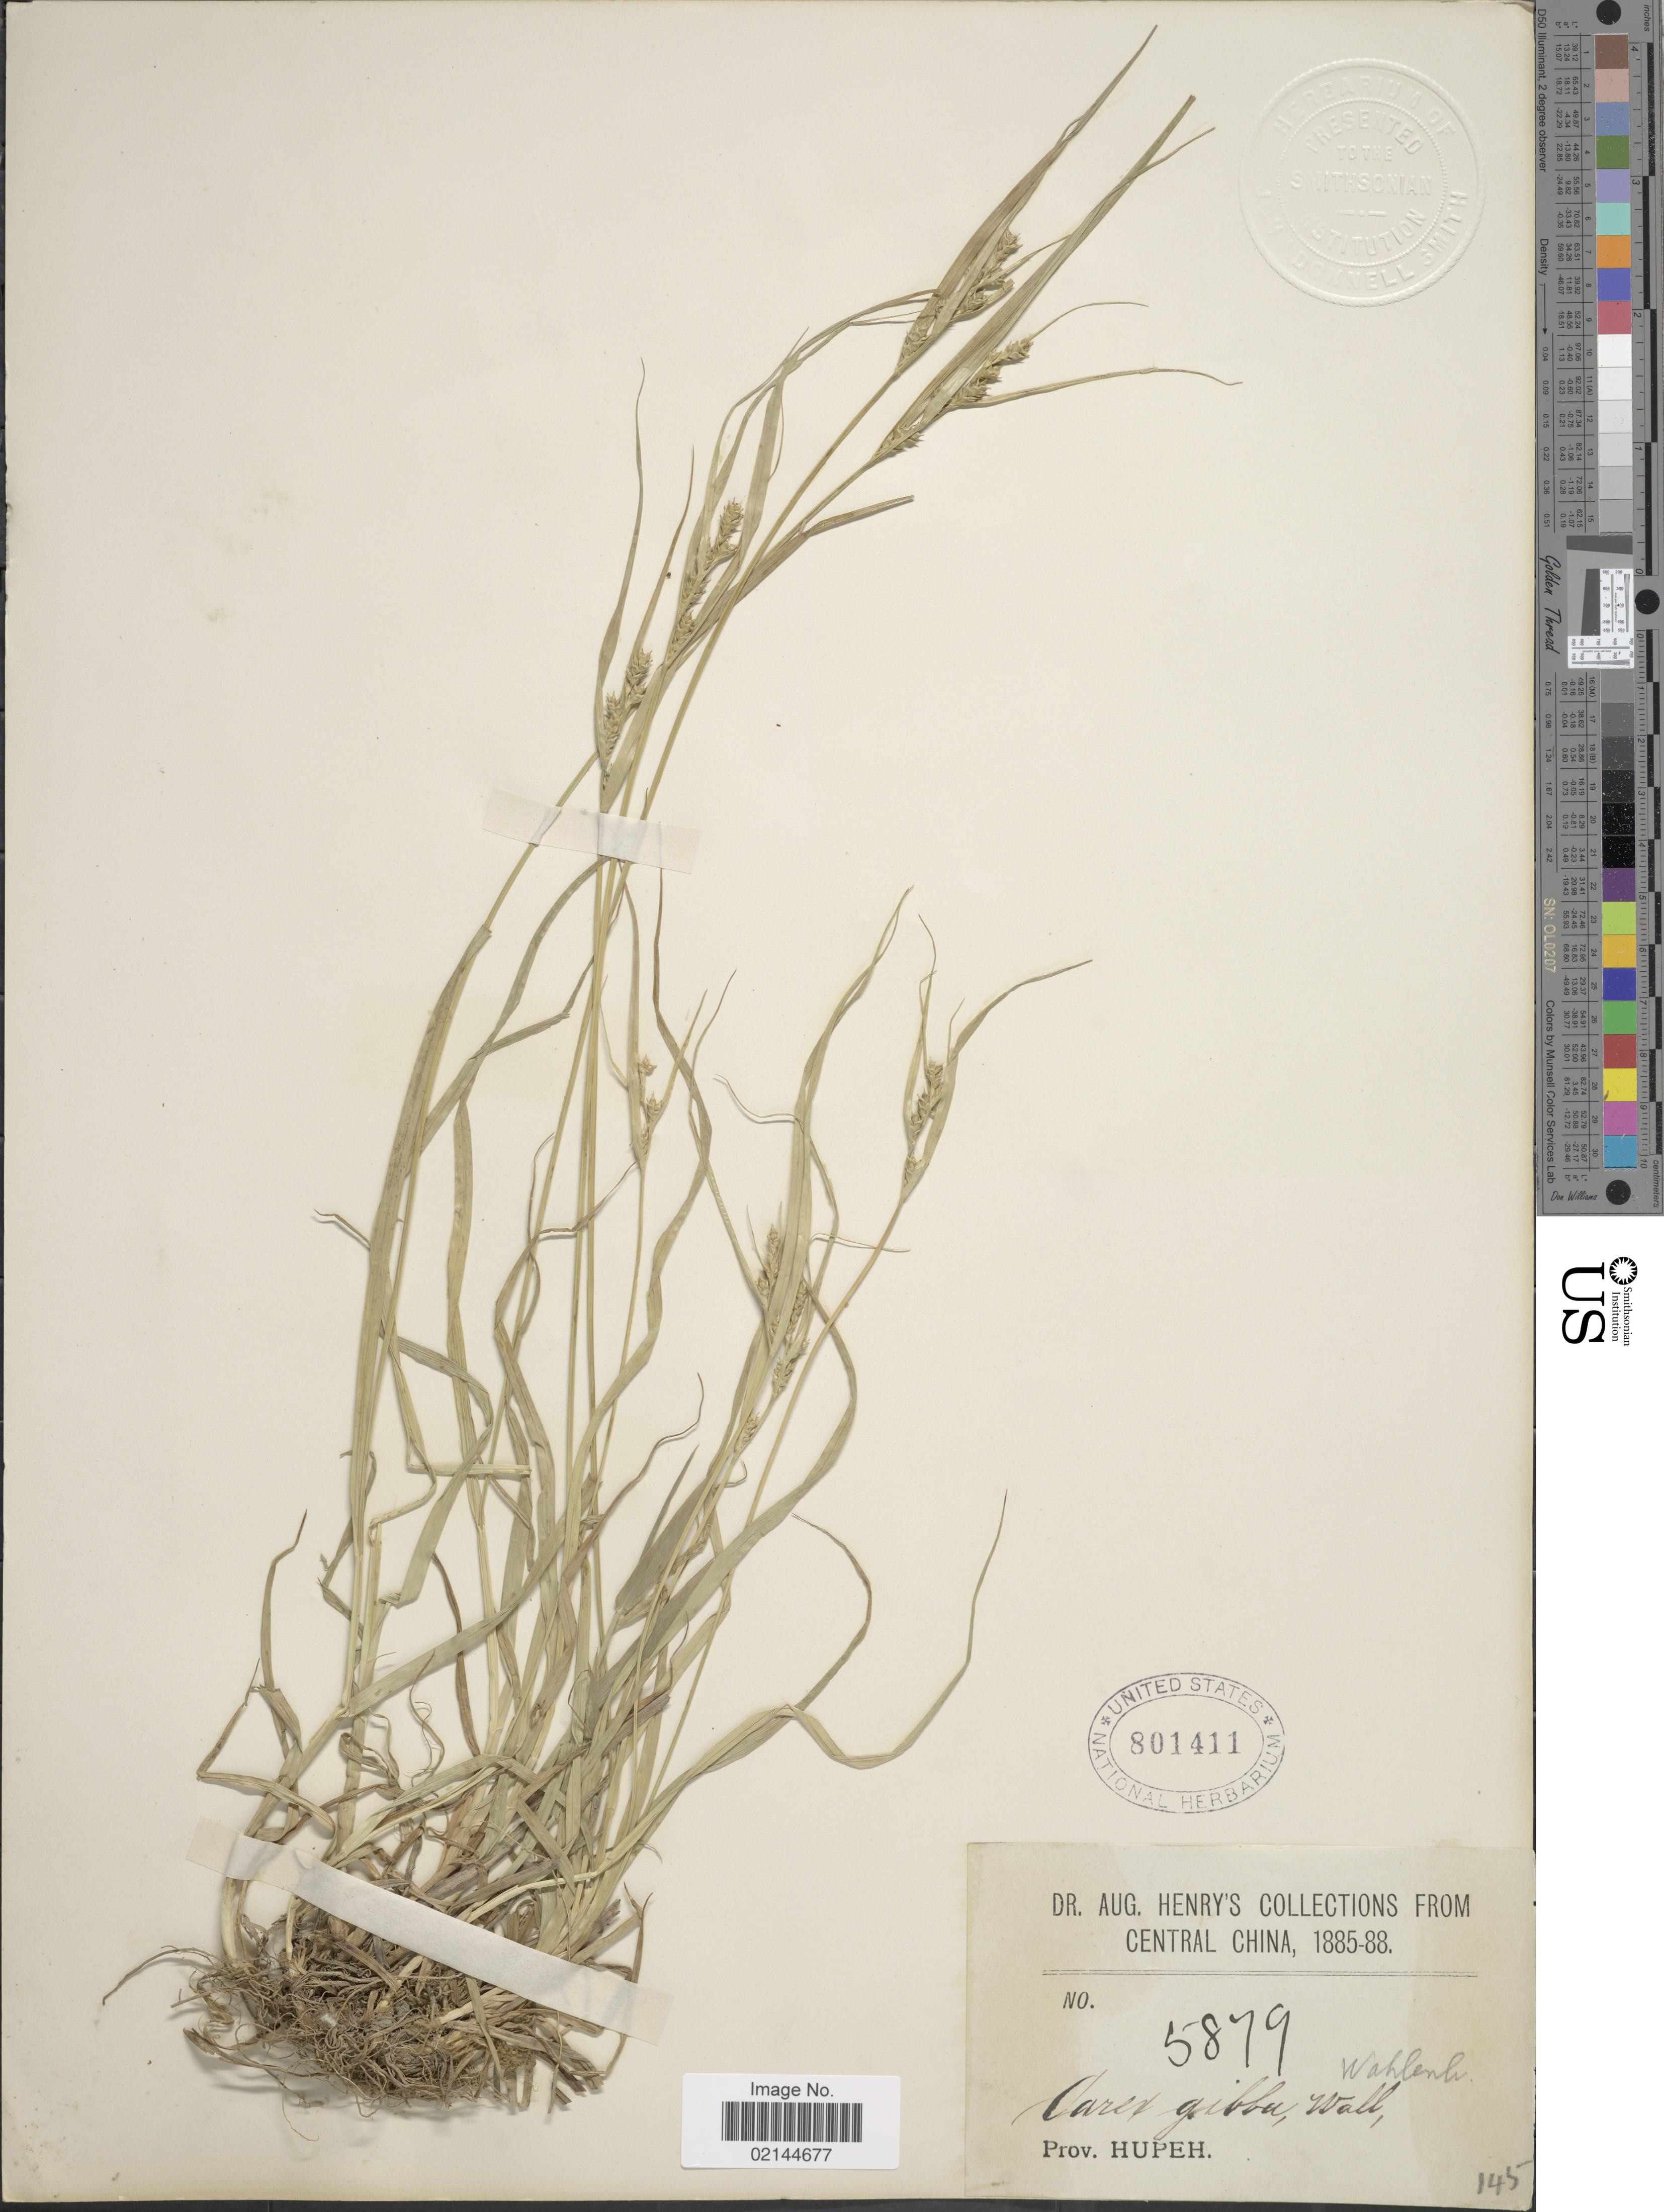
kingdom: Plantae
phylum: Tracheophyta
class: Liliopsida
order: Poales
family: Cyperaceae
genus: Carex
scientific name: Carex gibba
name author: Wahlenb.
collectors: A. Henry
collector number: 5879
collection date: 1885/1888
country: China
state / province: Hubei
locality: Prov. Hupeh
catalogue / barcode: US 801411